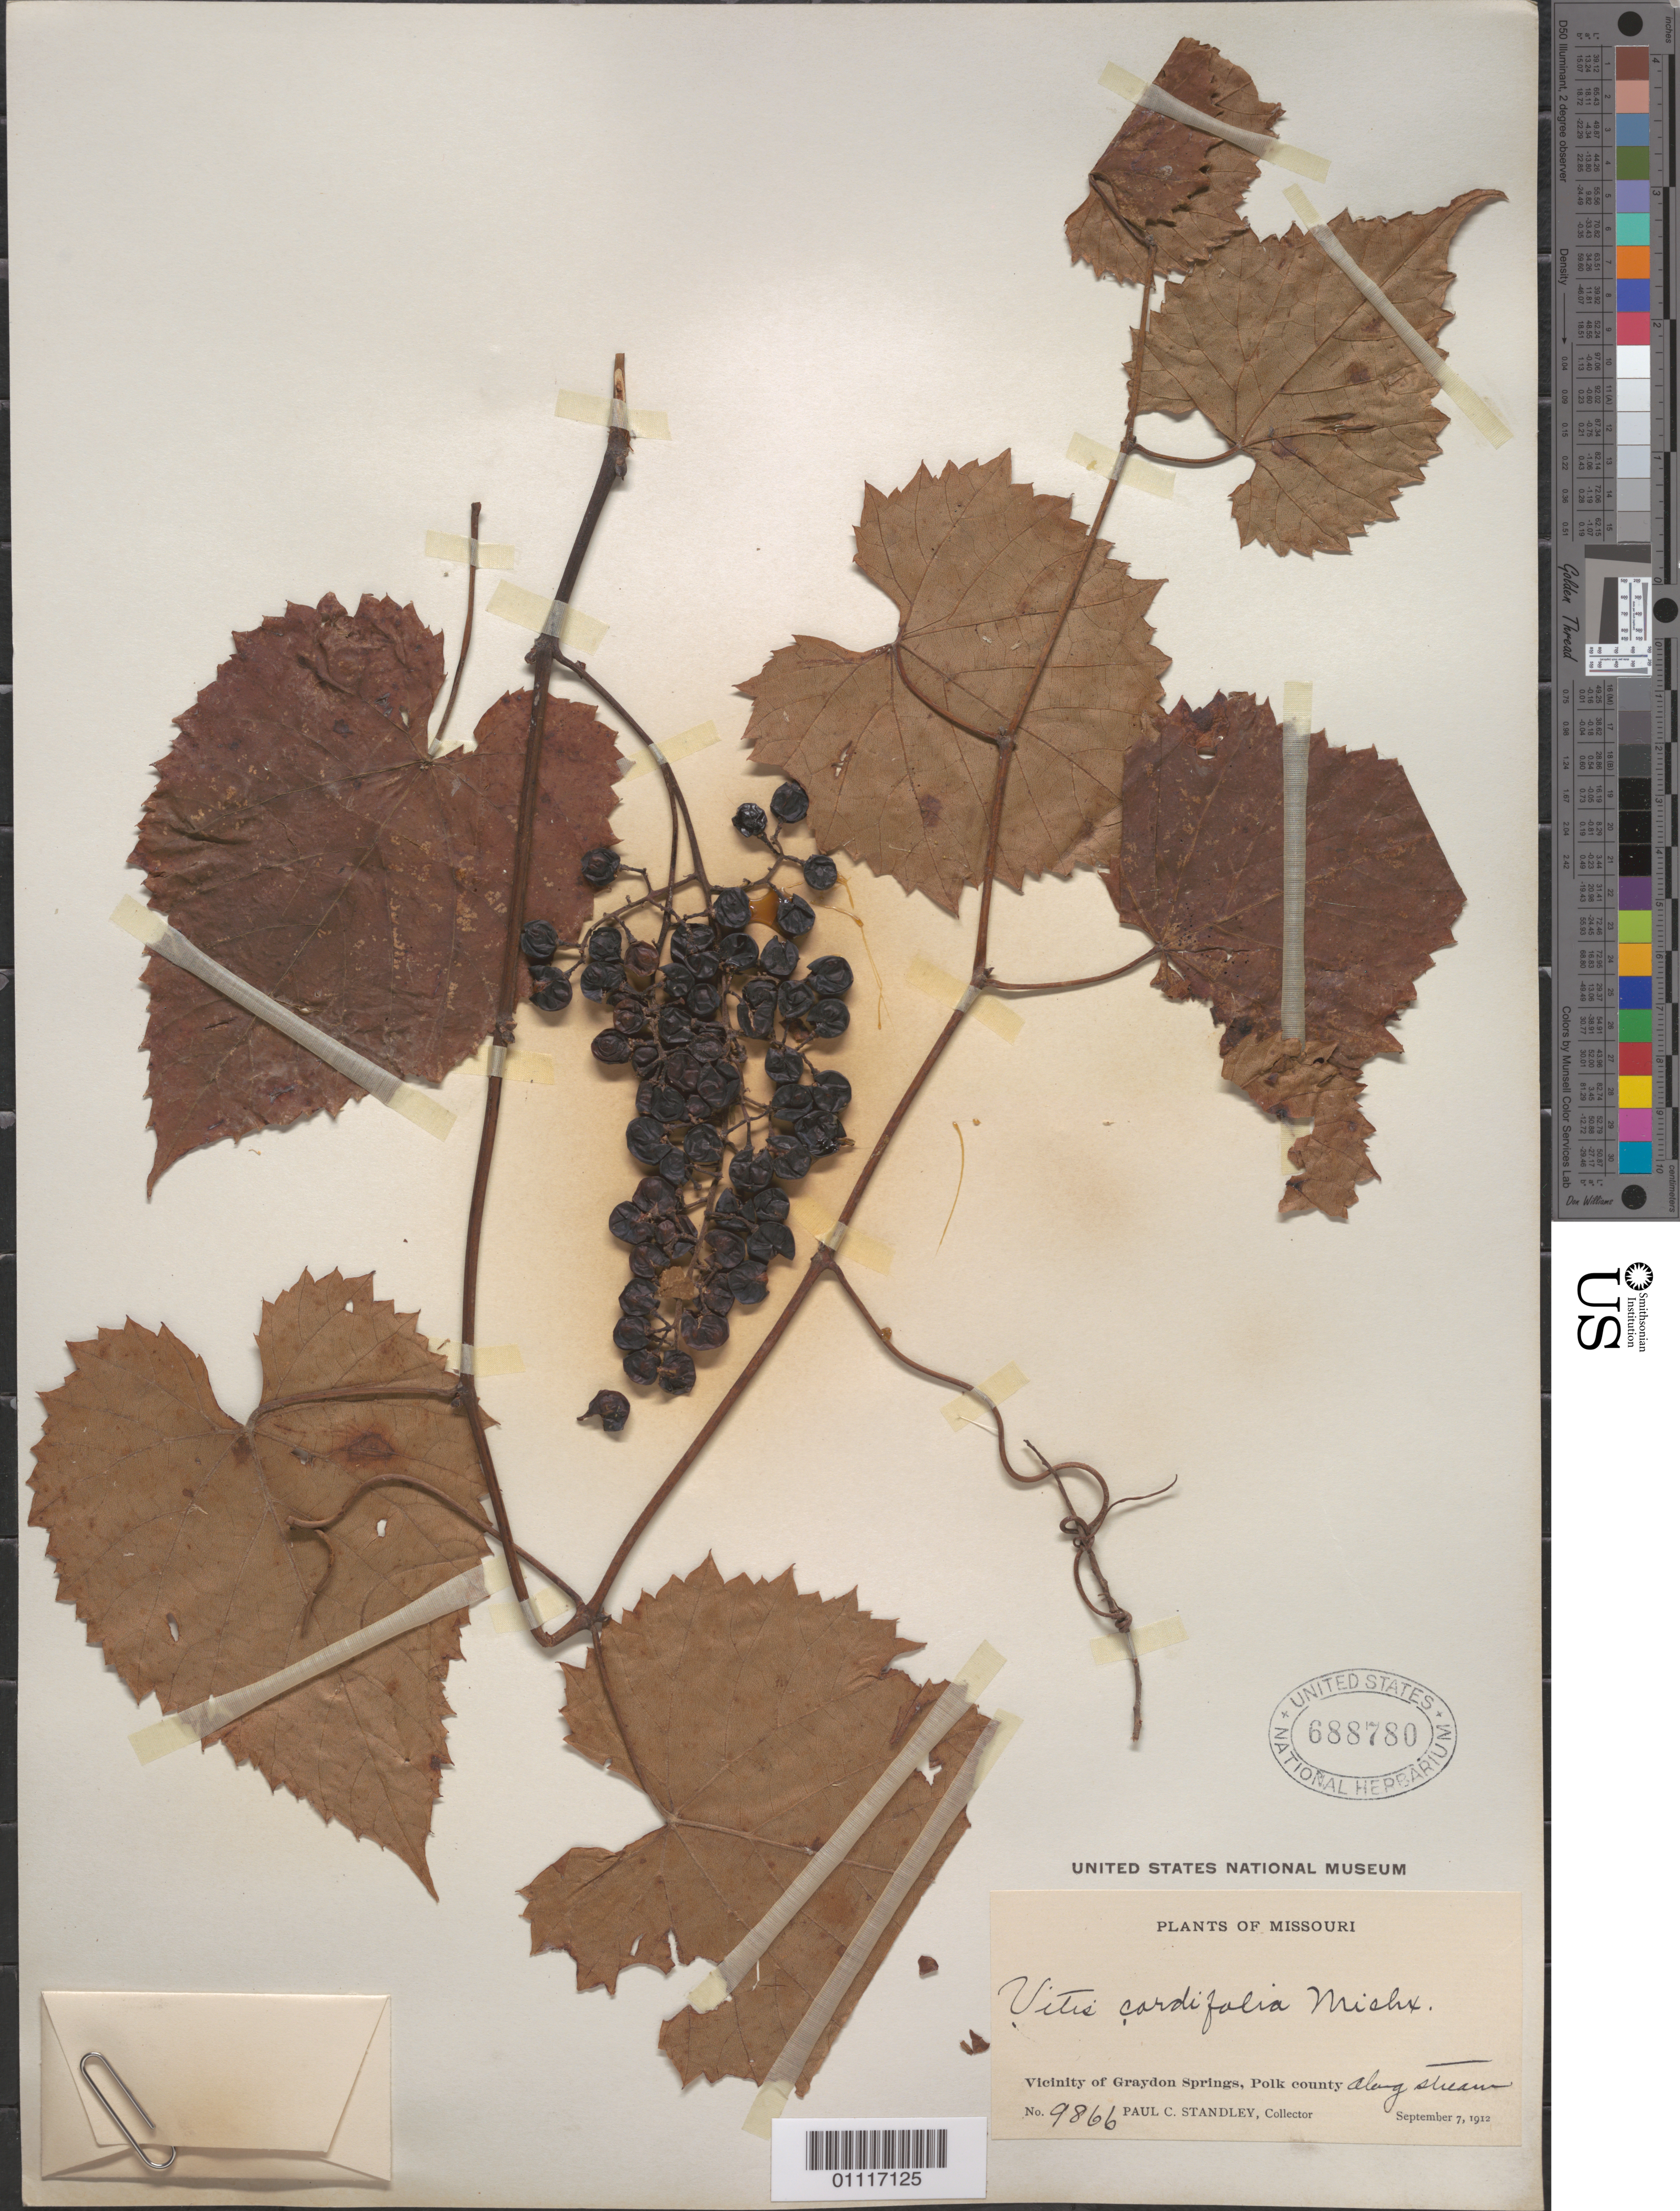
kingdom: Plantae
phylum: Tracheophyta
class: Magnoliopsida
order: Vitales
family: Vitaceae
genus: Vitis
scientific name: Vitis cordifolia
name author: Michx.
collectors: P. C. Standley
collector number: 9866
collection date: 1912-09-07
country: United States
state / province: Missouri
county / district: Polk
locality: vicinity of Graydon Springs, along streams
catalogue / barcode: US 688780